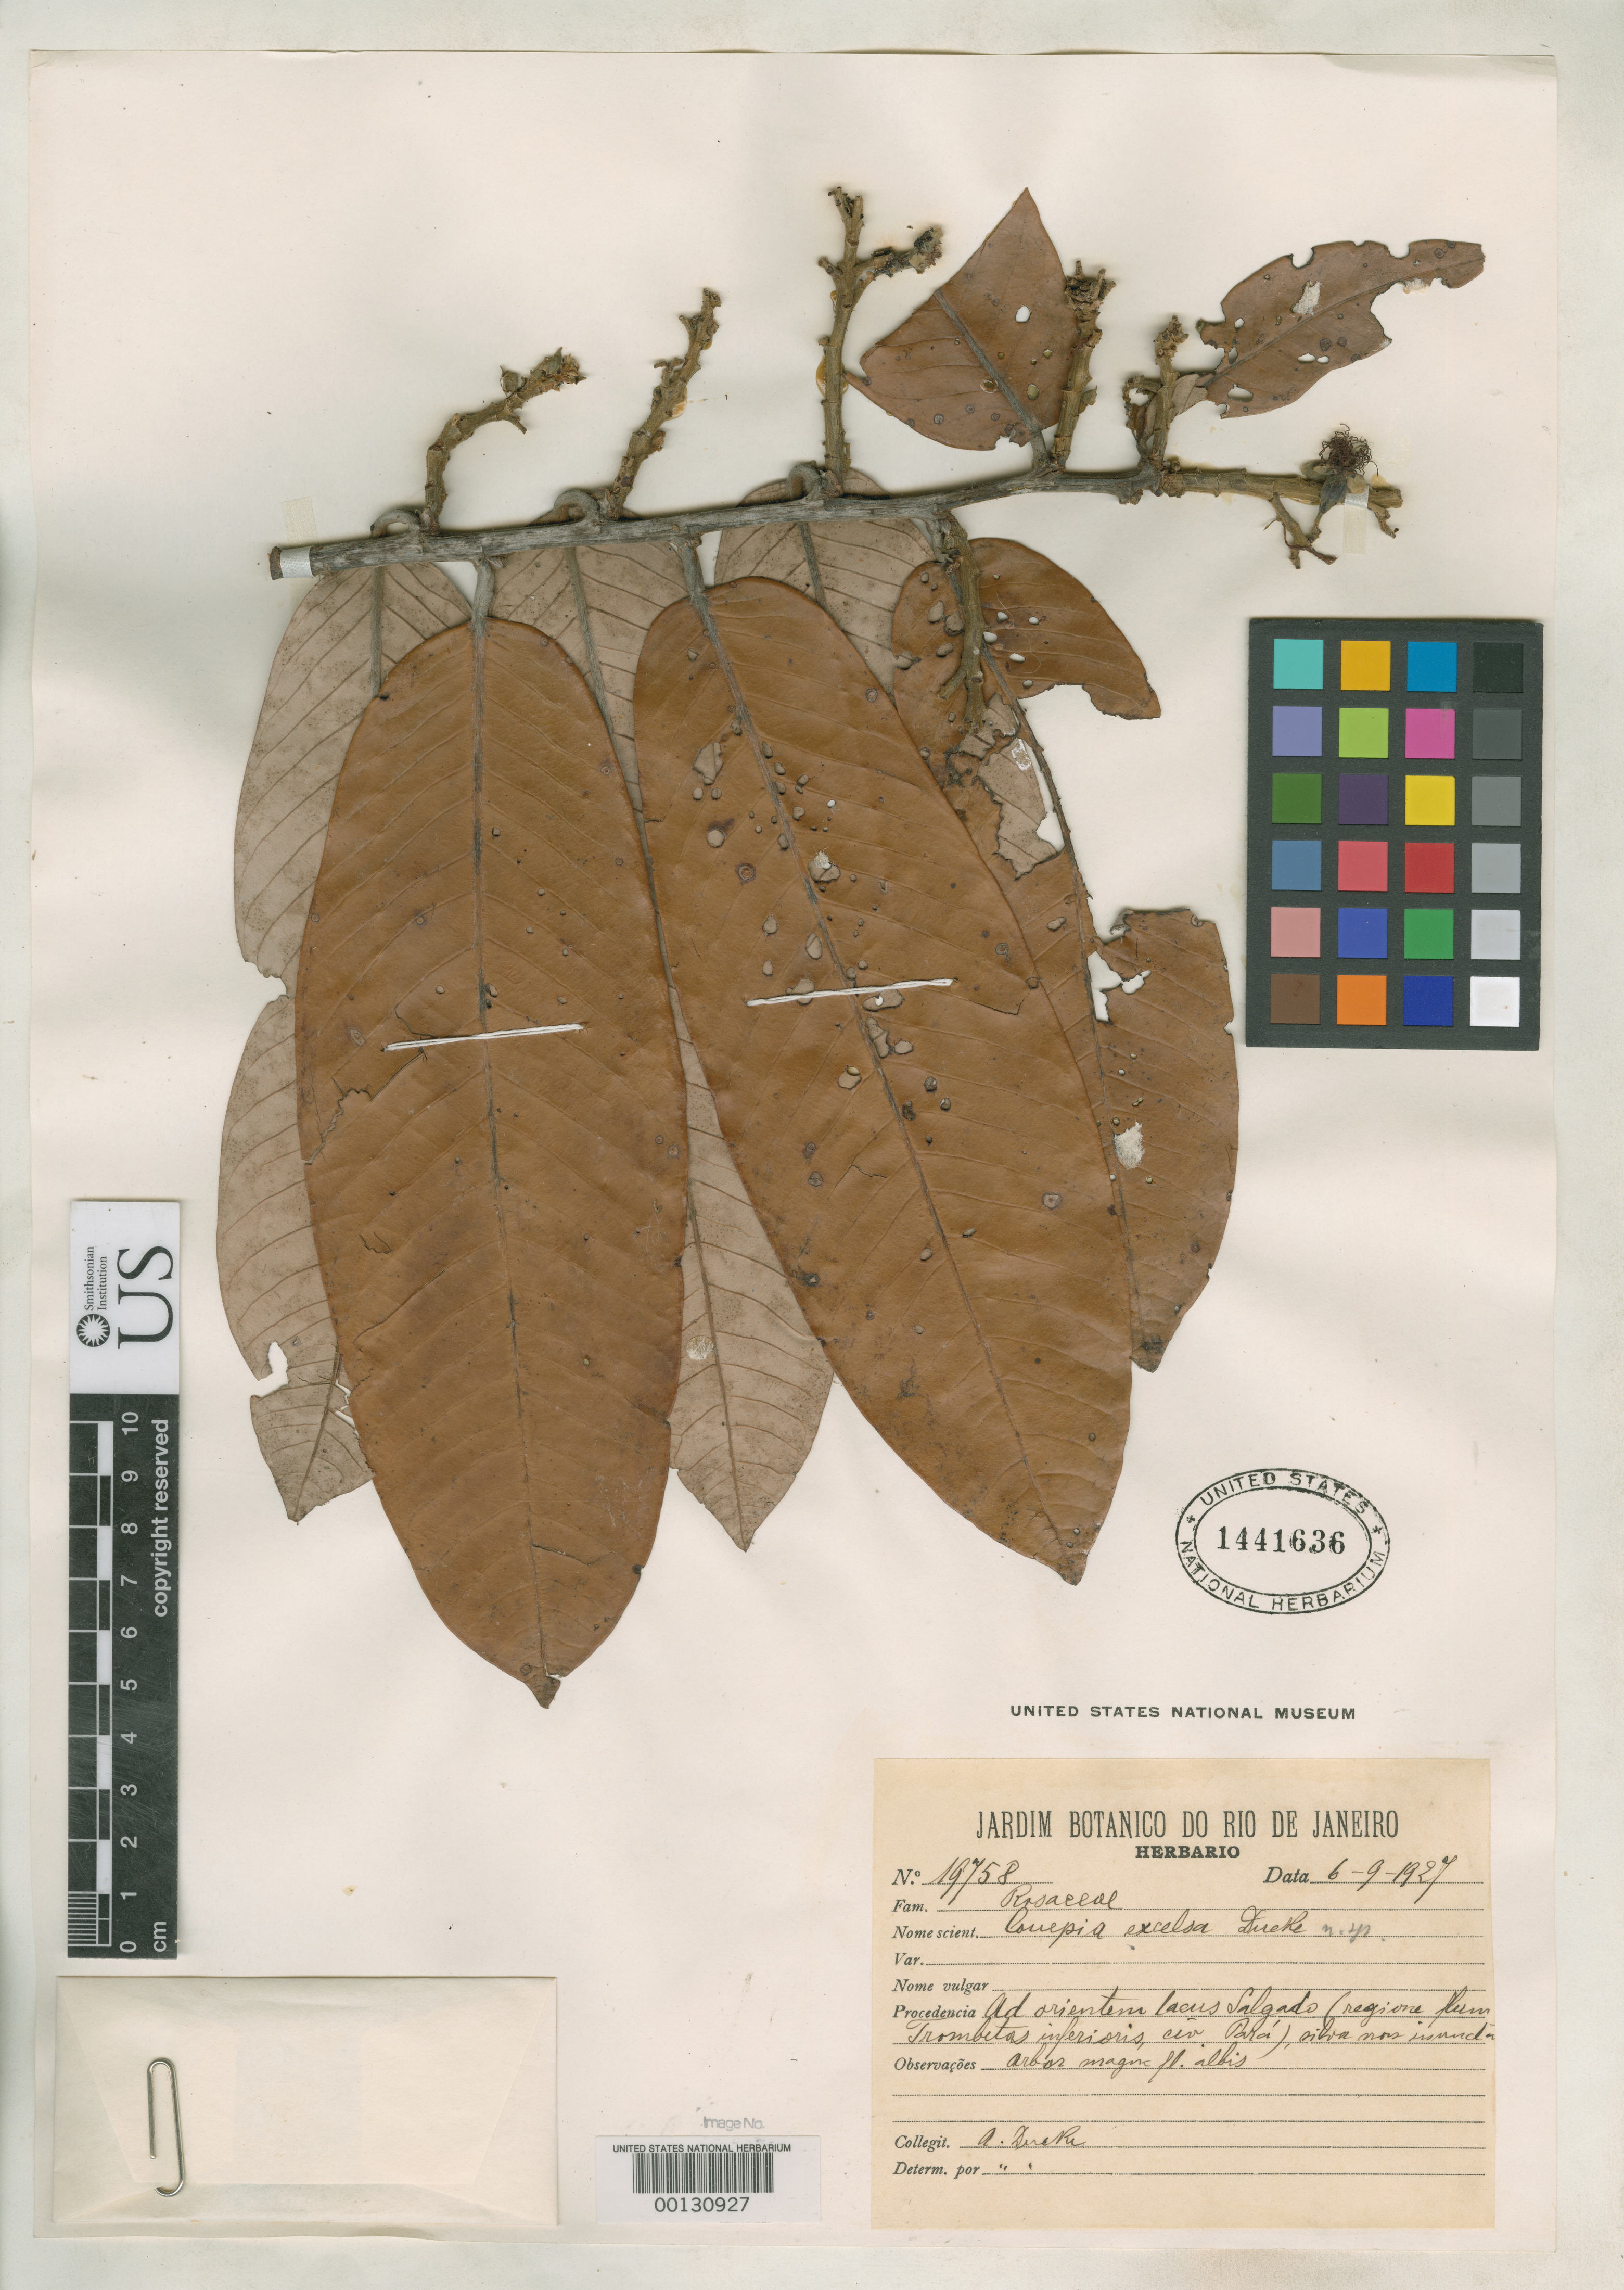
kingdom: Plantae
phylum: Tracheophyta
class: Magnoliopsida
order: Malpighiales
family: Chrysobalanaceae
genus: Couepia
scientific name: Couepia excelsa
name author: Ducke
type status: Isotype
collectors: A. Ducke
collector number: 19758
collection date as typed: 06 Sep 1927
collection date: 1927-09-06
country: Brazil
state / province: Pará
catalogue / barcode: US 1441636